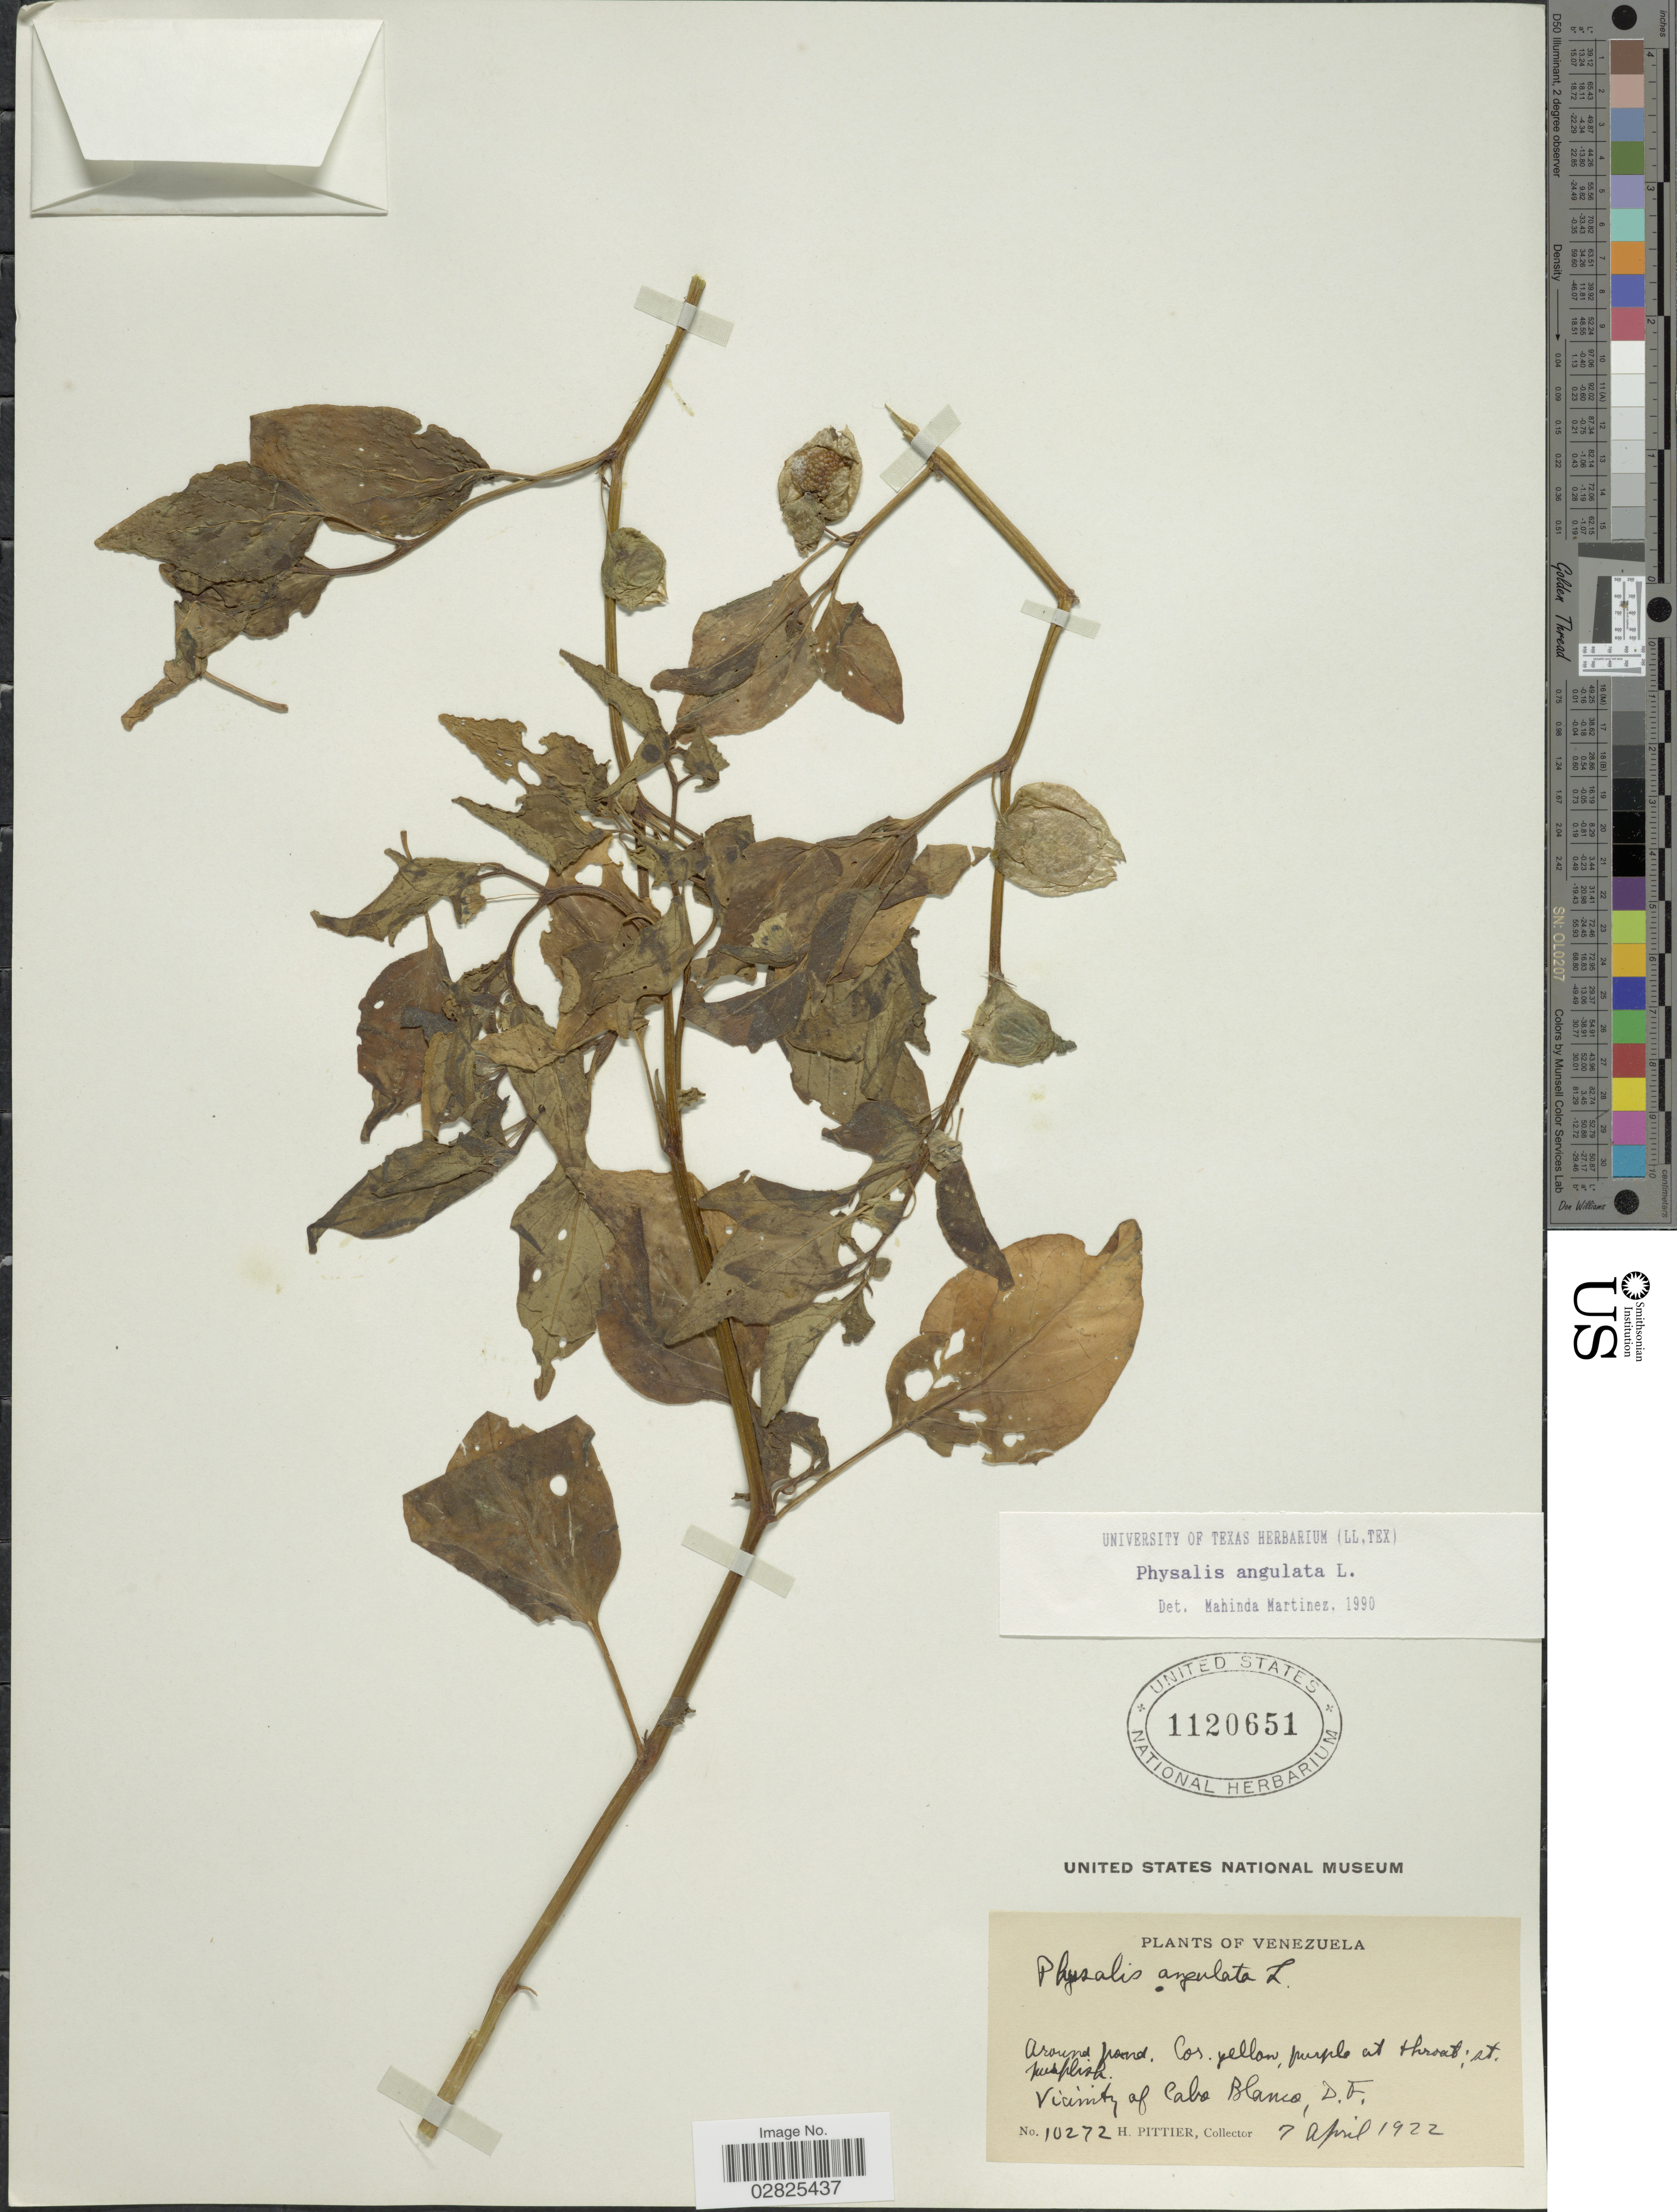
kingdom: Plantae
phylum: Tracheophyta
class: Magnoliopsida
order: Solanales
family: Solanaceae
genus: Physalis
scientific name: Physalis angulata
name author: L.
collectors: H. F. Pittier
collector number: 10272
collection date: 1922-04-07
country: Venezuela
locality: Vicinity of Cabo Blanco, D.F.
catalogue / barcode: US 1120651